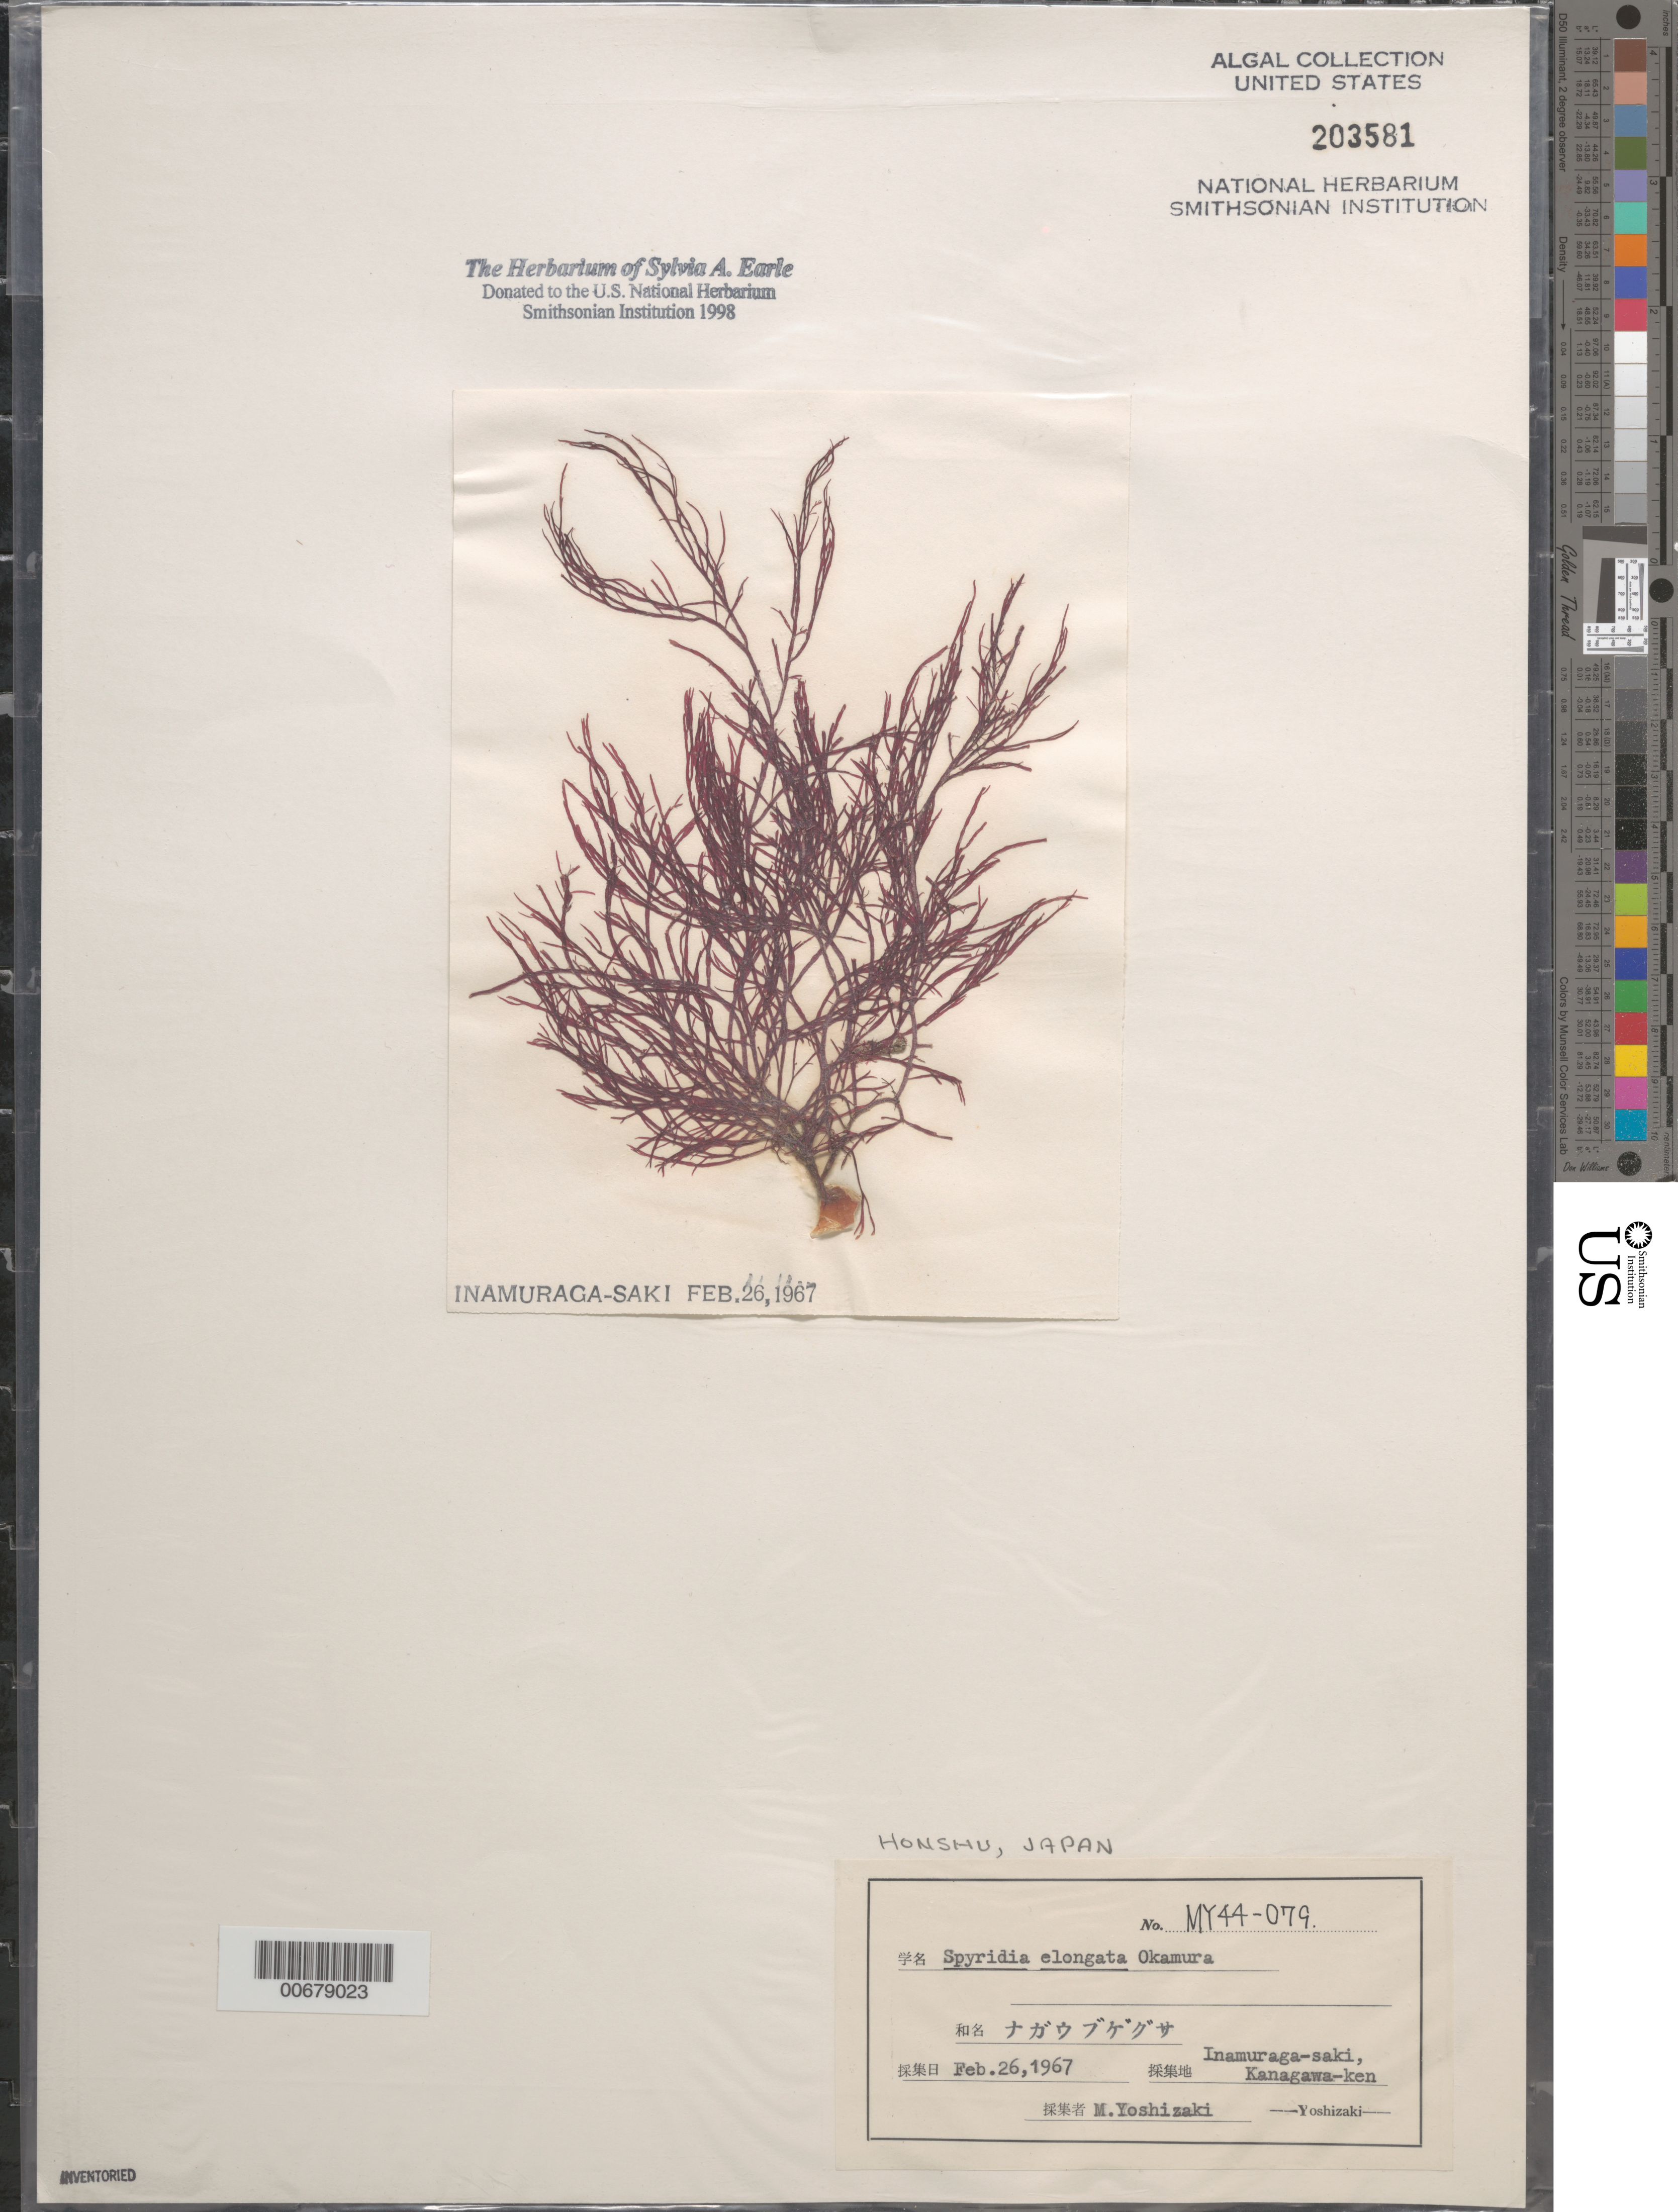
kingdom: Plantae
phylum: Rhodophyta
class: Florideophyceae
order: Ceramiales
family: Spyridiaceae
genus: Spyridia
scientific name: Spyridia elongata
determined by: Yoshizaki, M.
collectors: M. Yoshizaki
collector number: MY 44-079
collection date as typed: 26 Feb 1967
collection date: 1967-02-26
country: Japan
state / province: Kanagawa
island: Honshu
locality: Inamuraga-saki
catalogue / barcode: US 203581